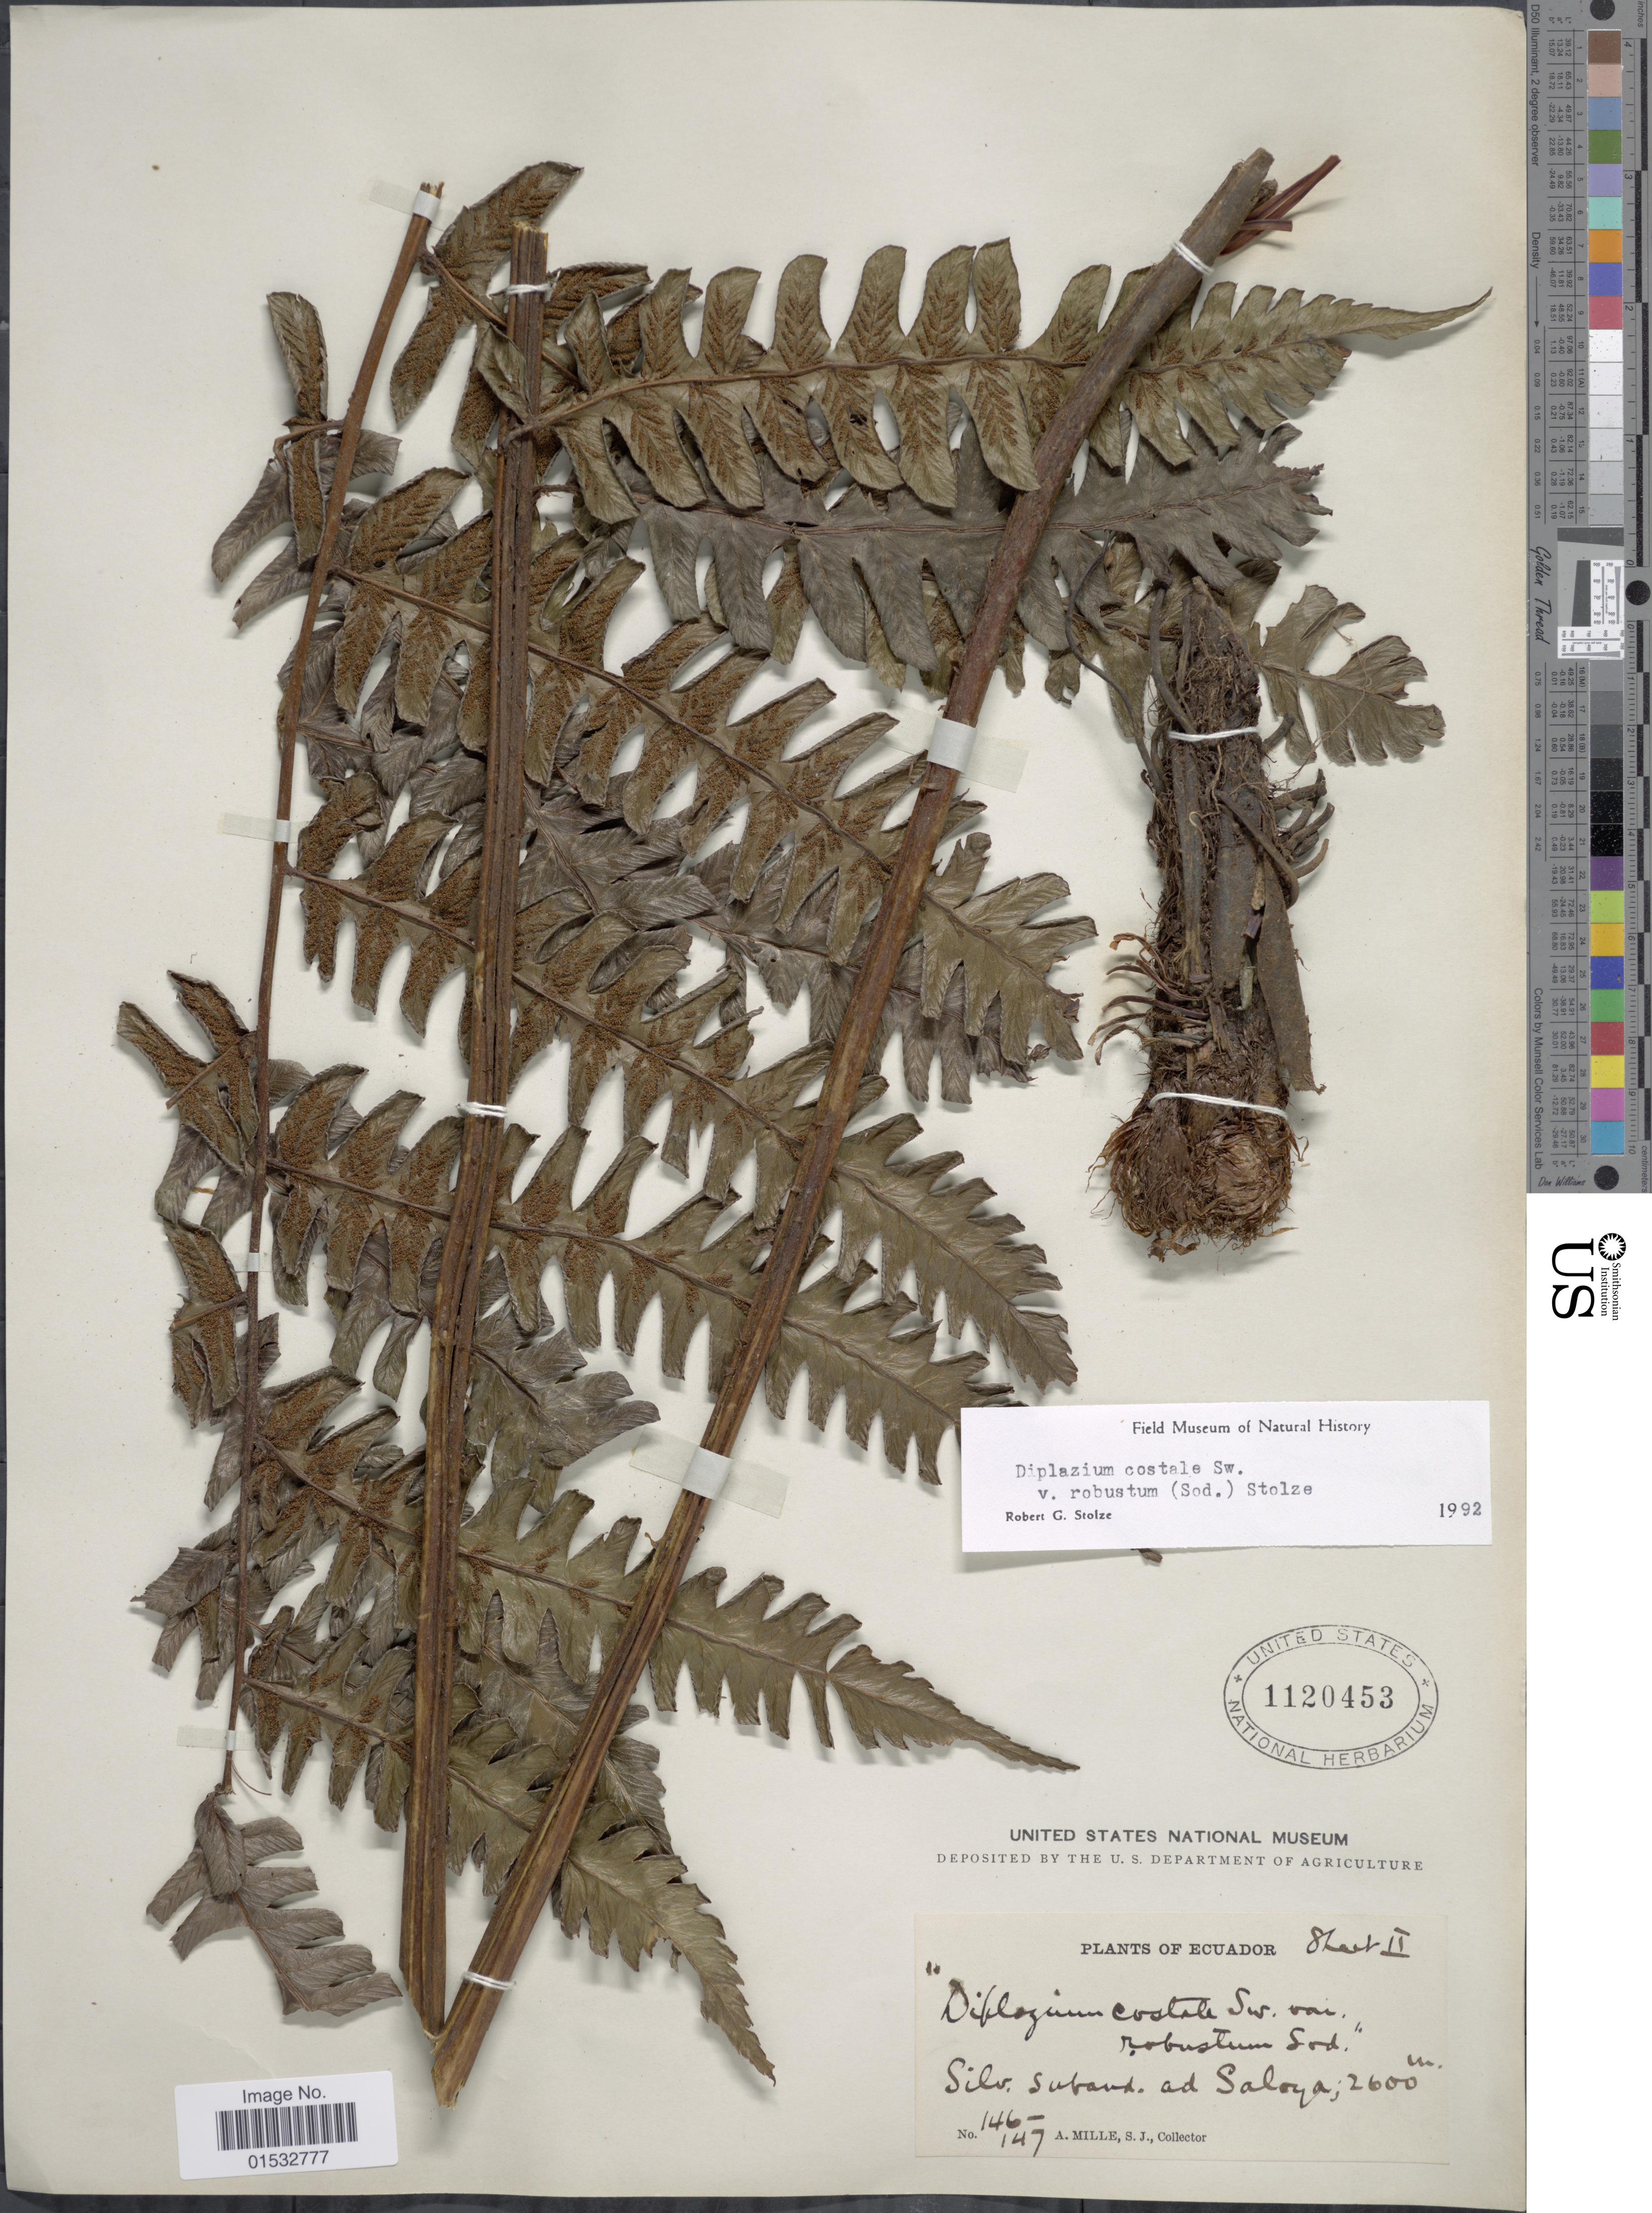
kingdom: Plantae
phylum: Tracheophyta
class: Polypodiopsida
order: Polypodiales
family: Athyriaceae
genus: Diplazium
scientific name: Diplazium costale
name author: (Sw.) C. Presl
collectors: A. Mille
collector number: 146-147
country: Ecuador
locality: Silv. suband. ad Saloya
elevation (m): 2600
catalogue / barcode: US 1120453